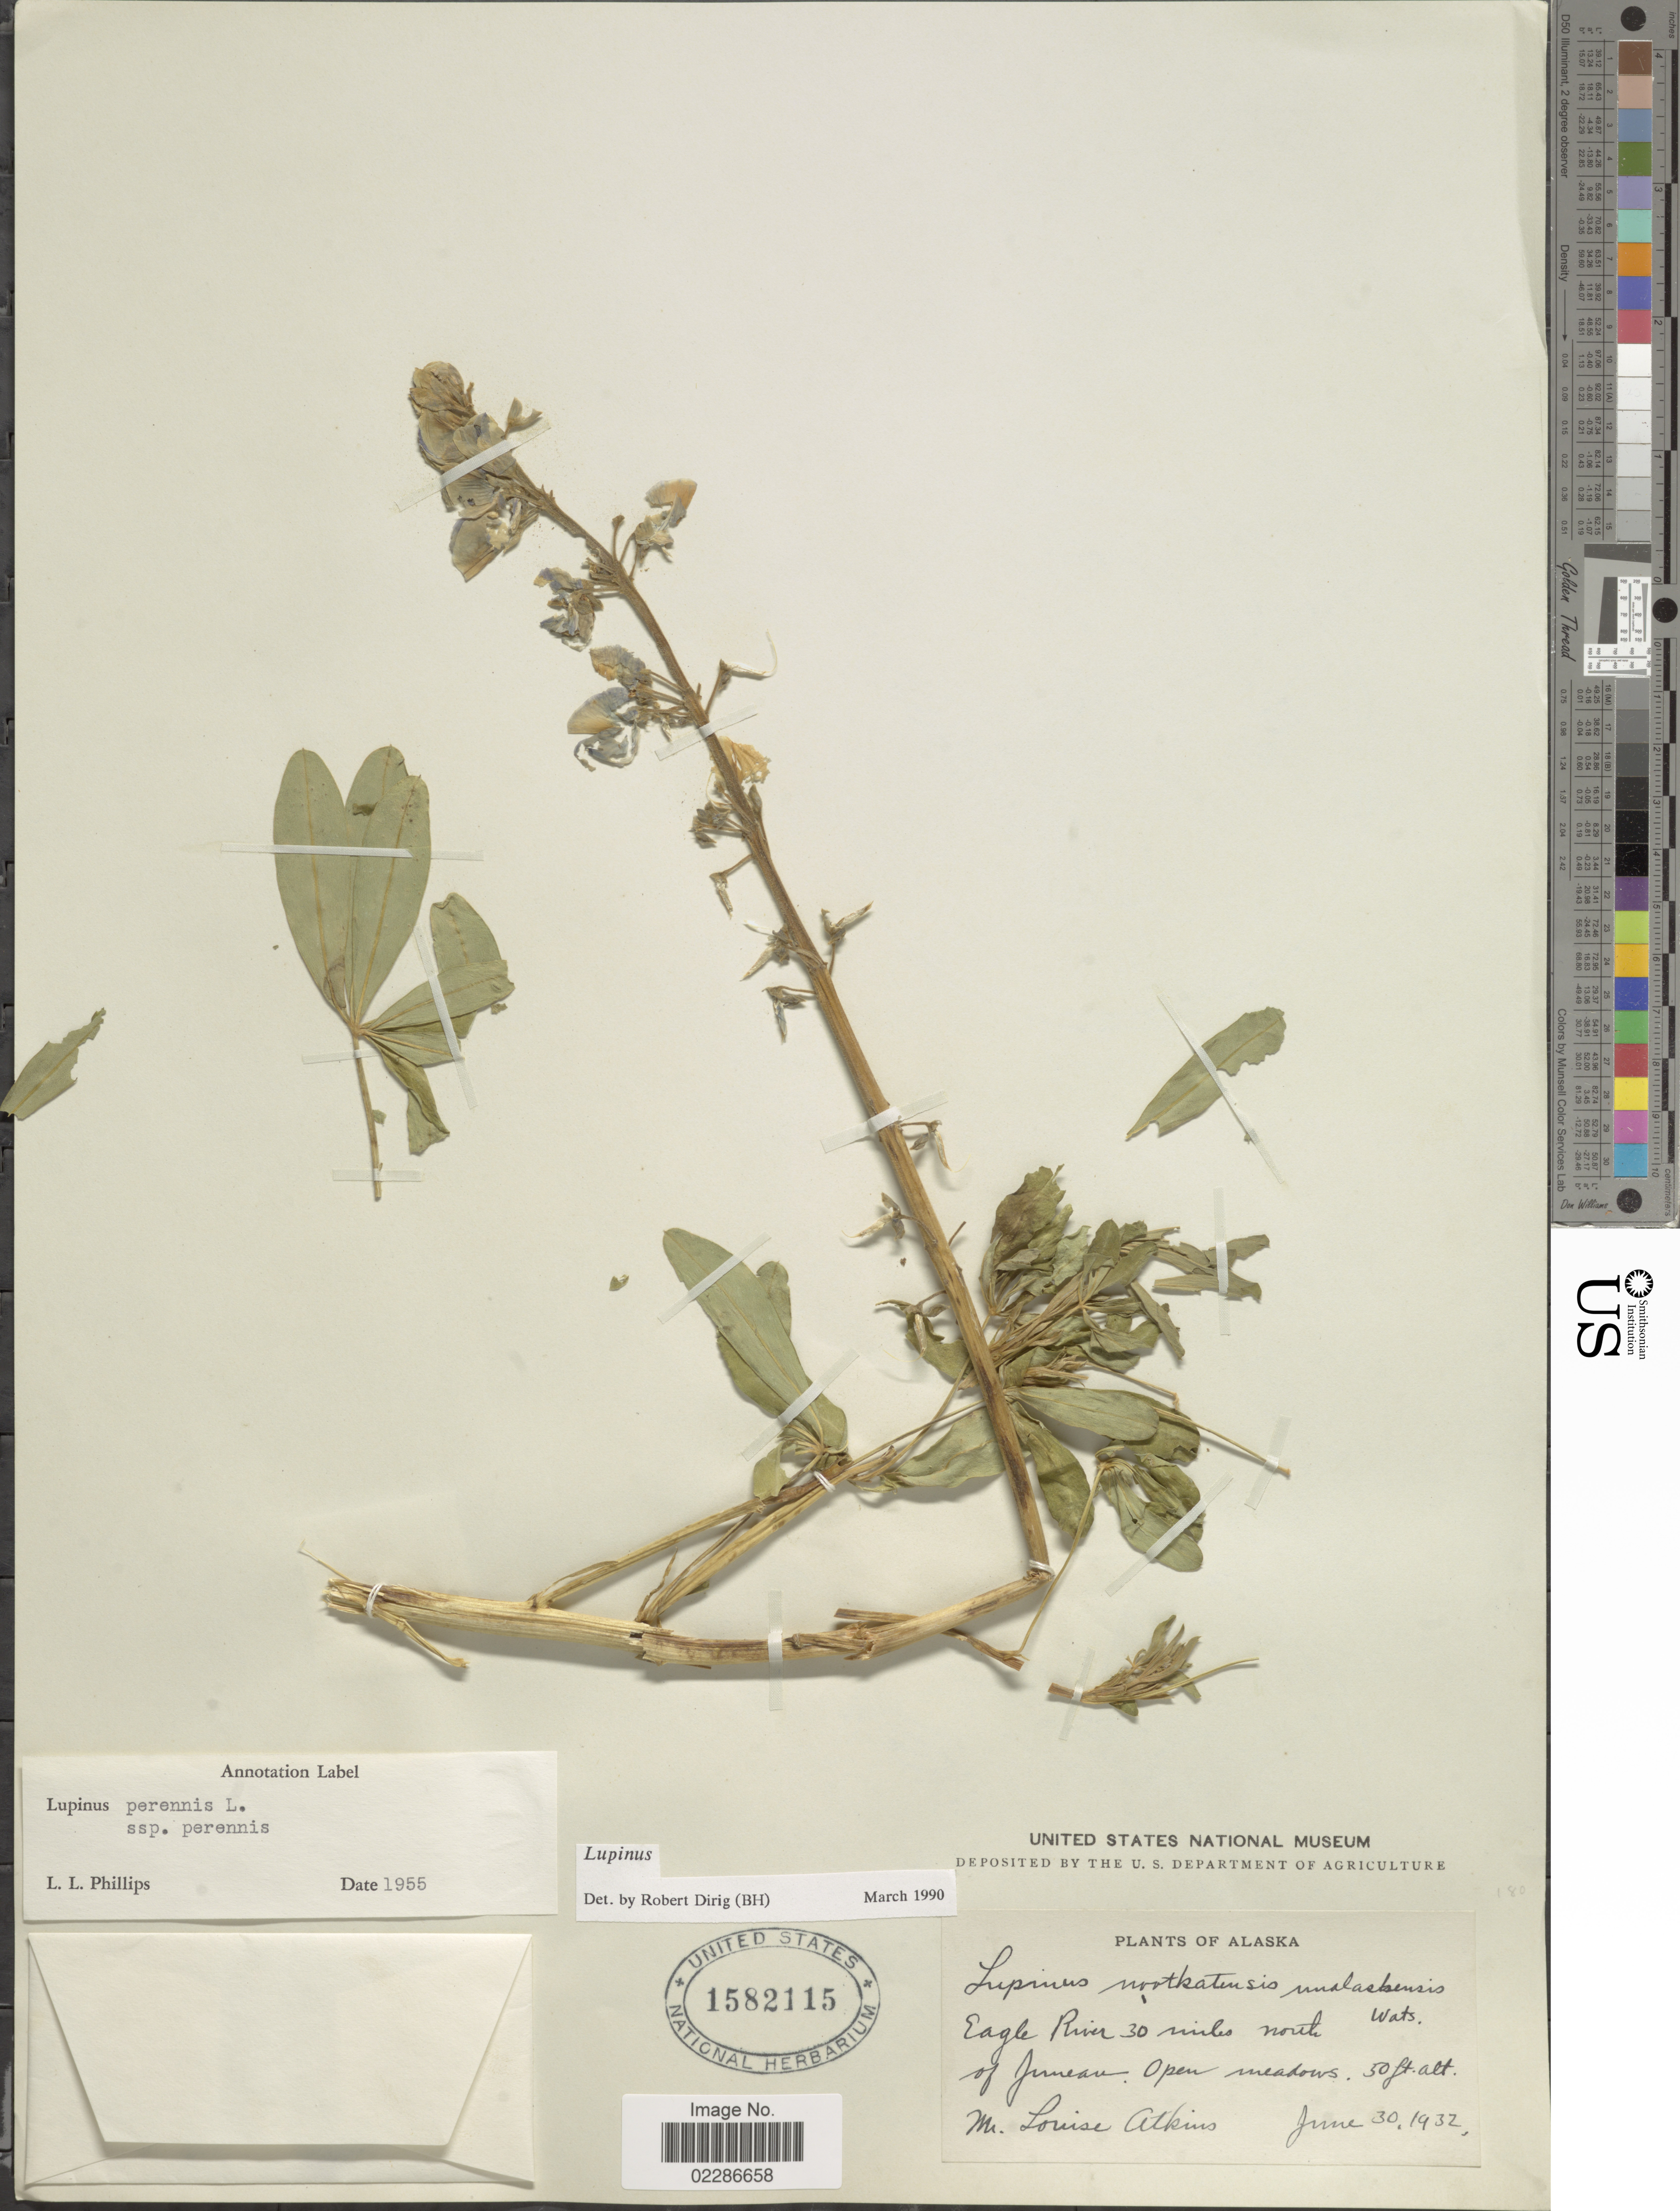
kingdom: Plantae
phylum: Tracheophyta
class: Magnoliopsida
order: Fabales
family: Fabaceae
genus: Lupinus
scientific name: Lupinus perennis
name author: L.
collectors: L. Atkins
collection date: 1932-06-30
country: United States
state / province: Alaska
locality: Eagle River 30 miles north of Juneau, Open meadows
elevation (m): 15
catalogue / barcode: US 1582115